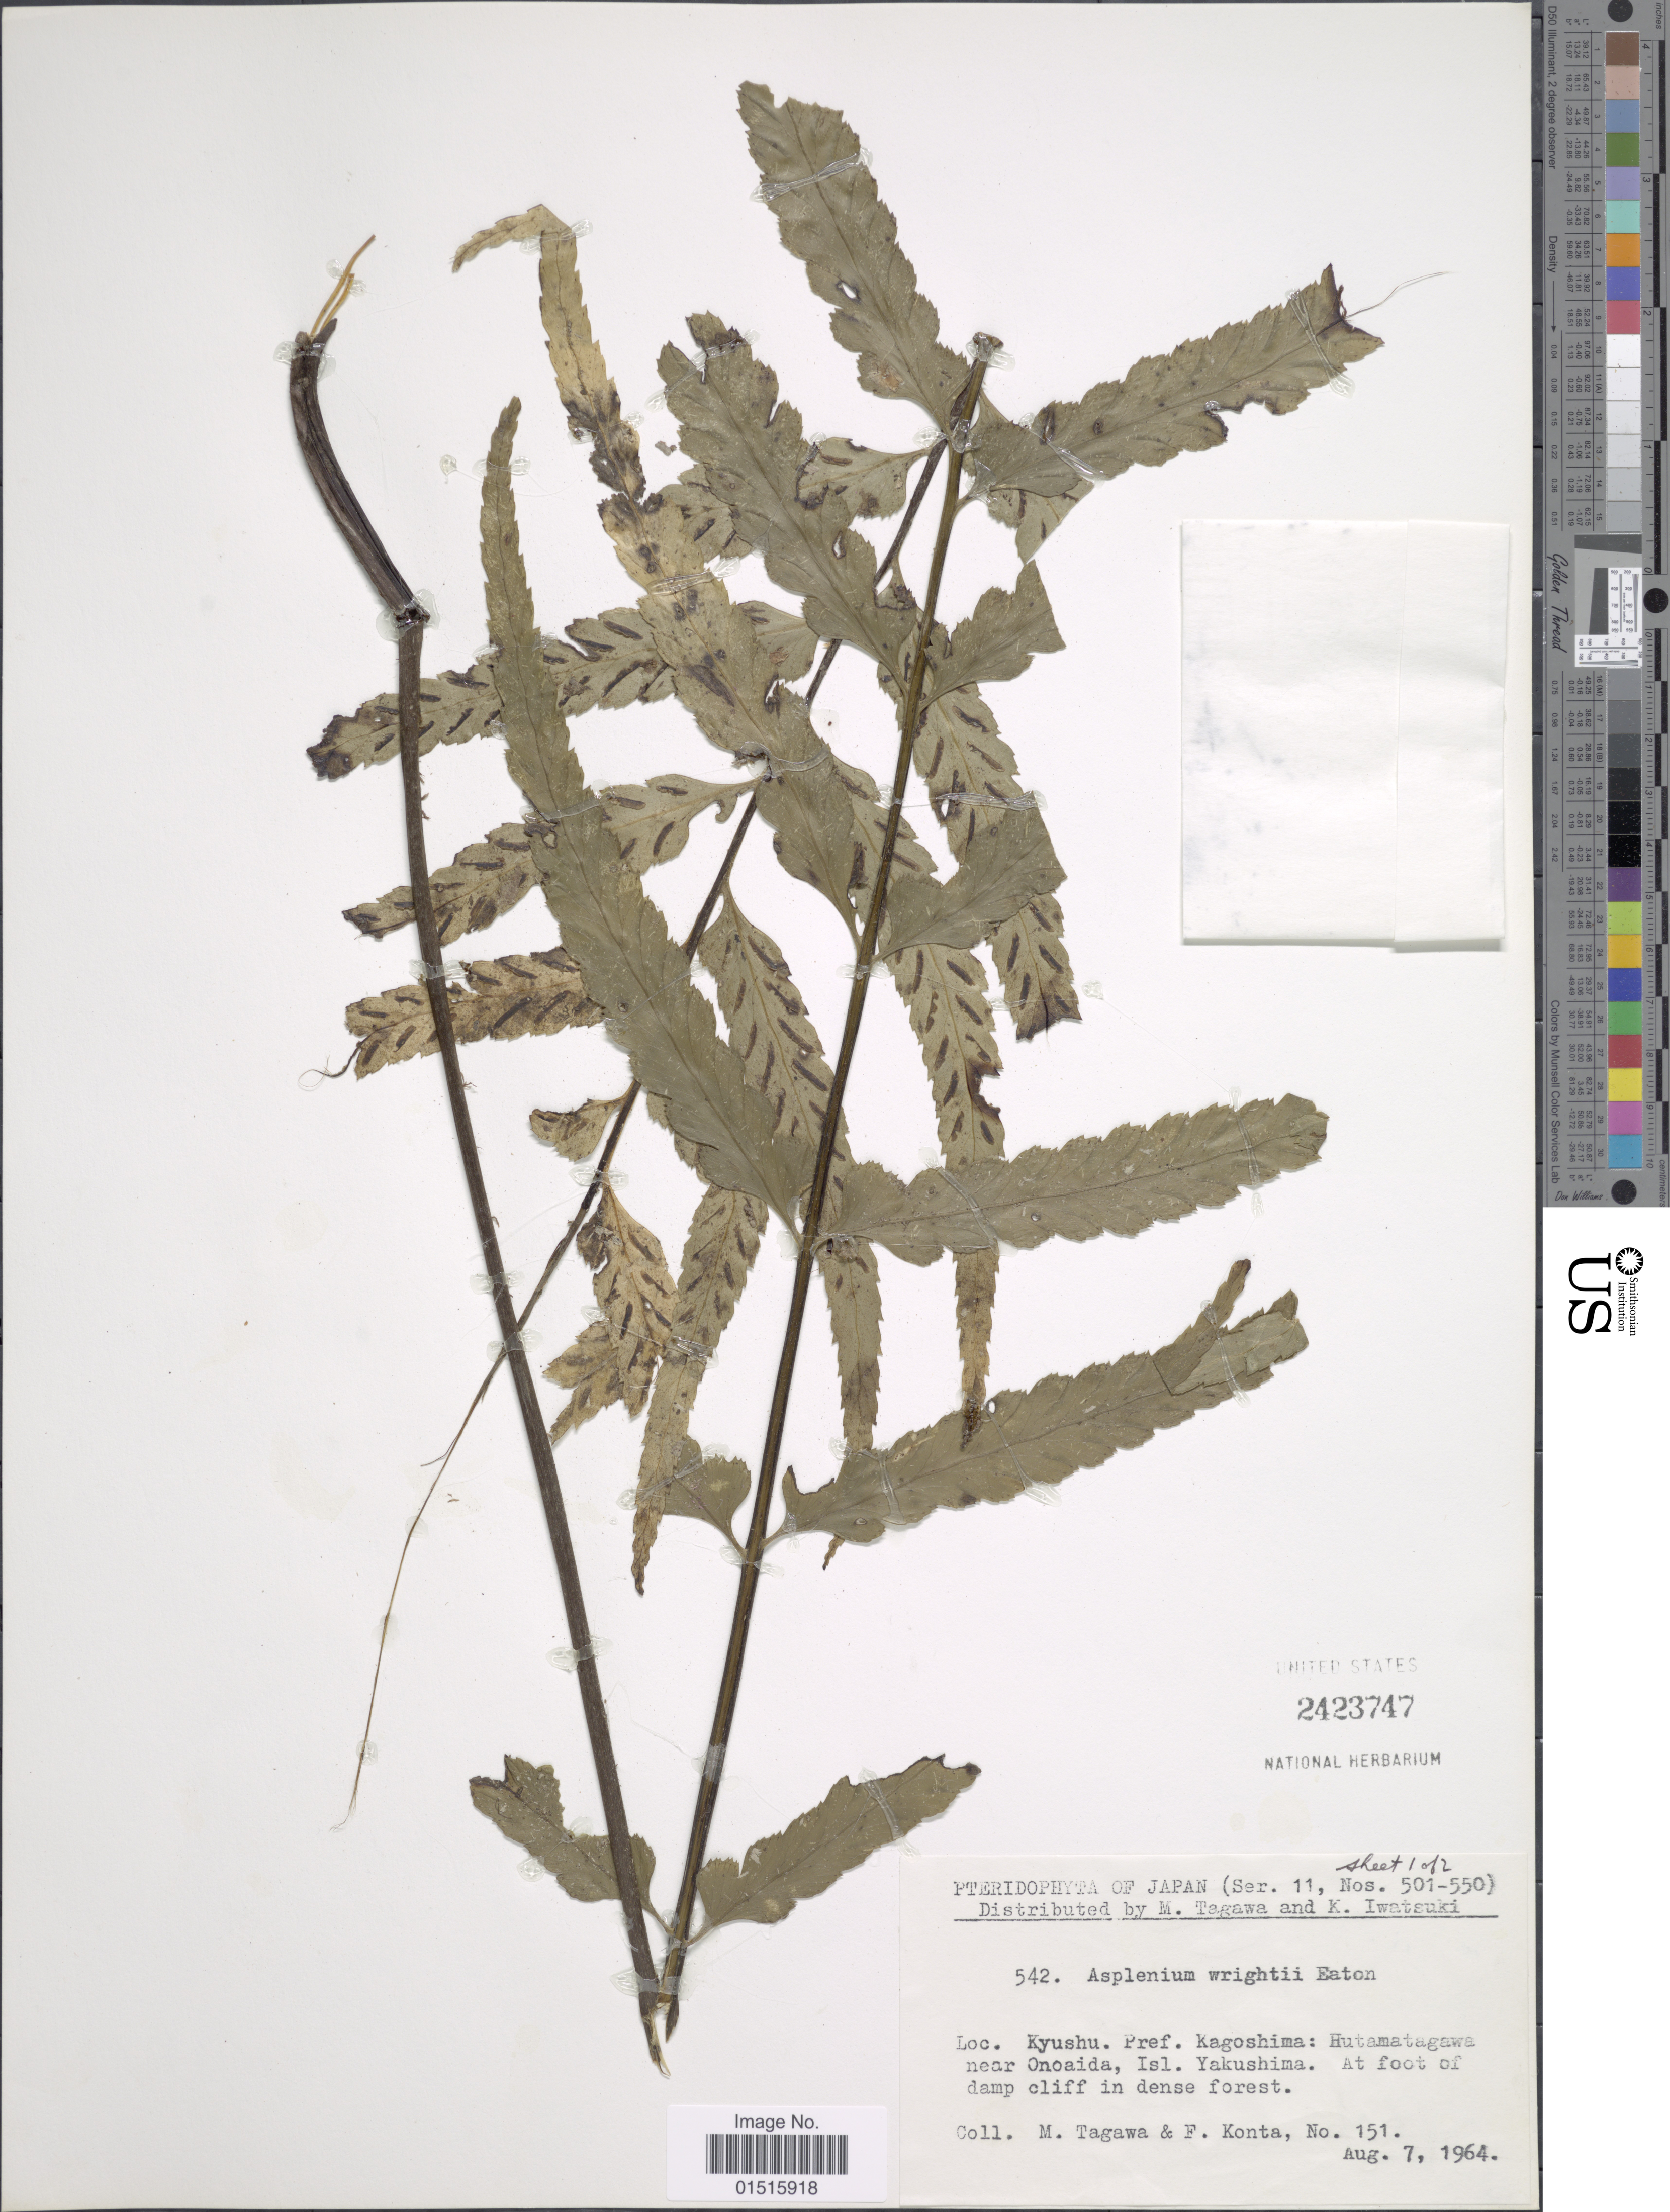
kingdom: Plantae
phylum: Tracheophyta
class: Polypodiopsida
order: Polypodiales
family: Aspleniaceae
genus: Asplenium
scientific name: Asplenium wrightii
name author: D.C. Eaton ex Hook.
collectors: M. Tagawa & F. Konta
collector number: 151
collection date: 1964-08-07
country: Japan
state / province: Kagosima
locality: Kyushu. Pre. Kagoshima: Hutamatagawa near Onoaida, Isl. Yakushima.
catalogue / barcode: US 2423747